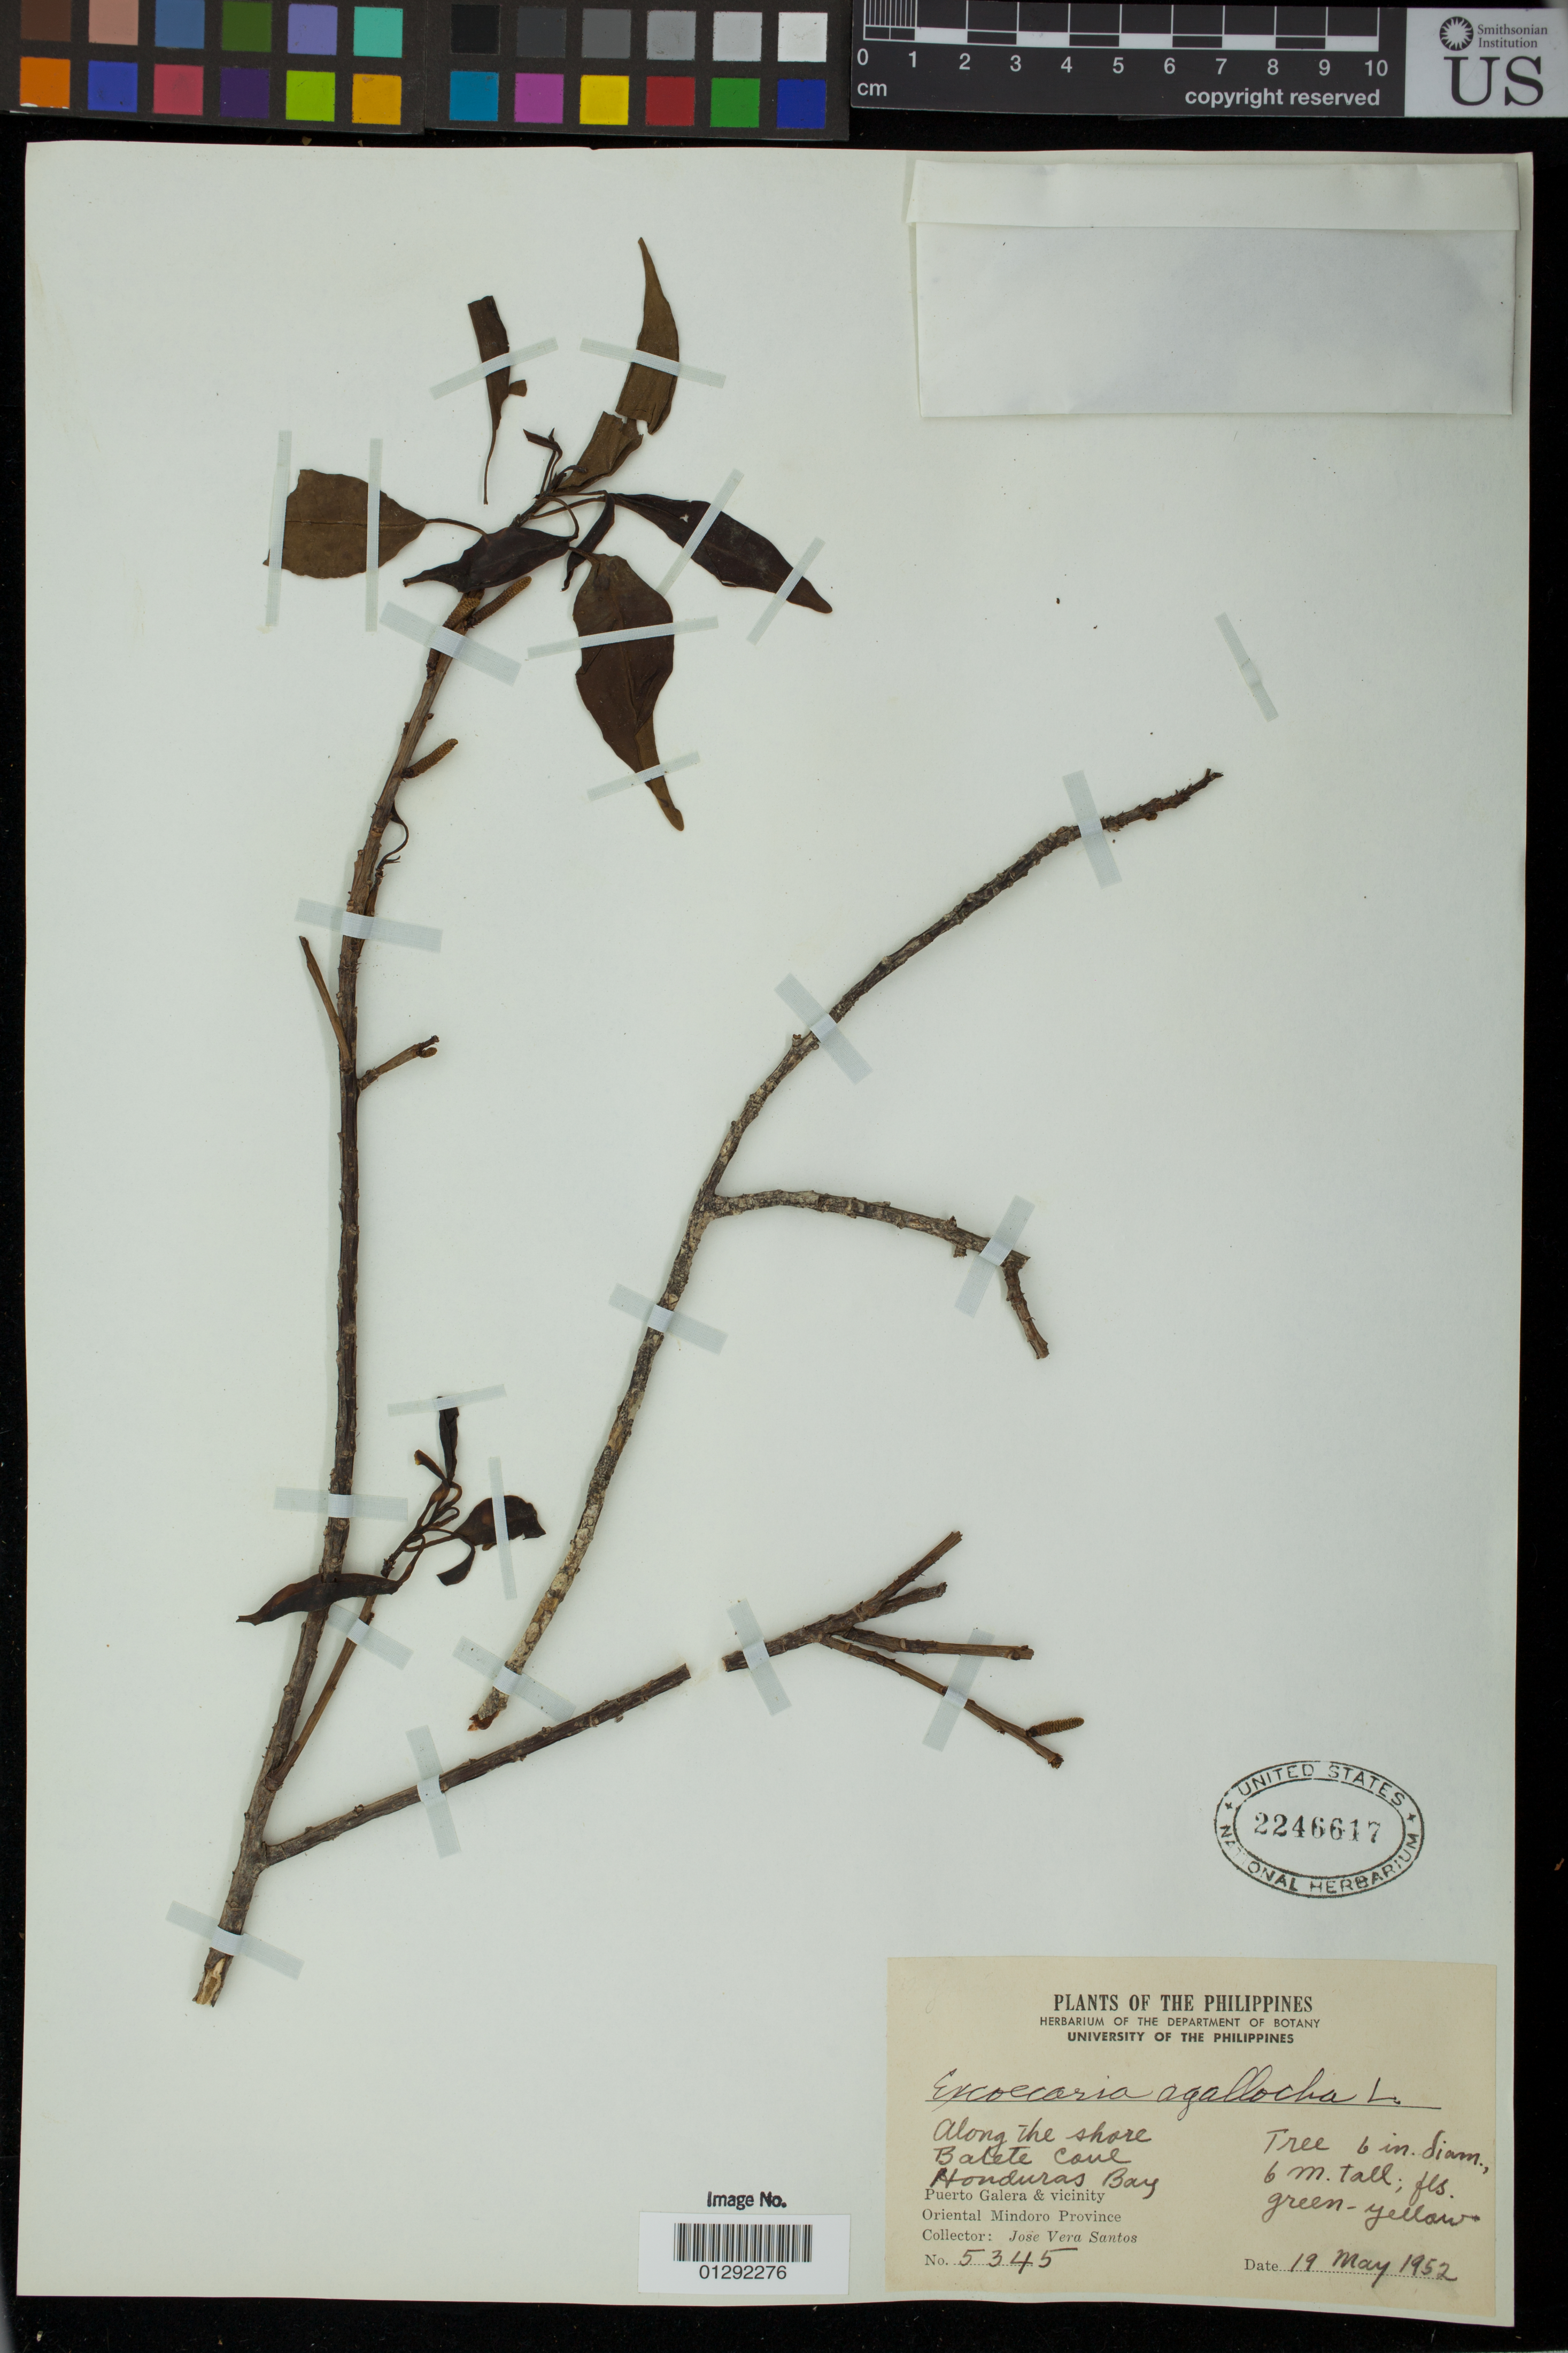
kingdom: Plantae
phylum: Tracheophyta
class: Magnoliopsida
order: Malpighiales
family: Euphorbiaceae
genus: Excoecaria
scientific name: Excoecaria agallocha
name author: L.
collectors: J. Vera Santos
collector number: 5345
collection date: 1952-05-19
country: Philippines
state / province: Mimaropa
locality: Balete Cove. Honduras Bay. Puerto Galera & vicinity. Oriental Mindora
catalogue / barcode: US 2246617